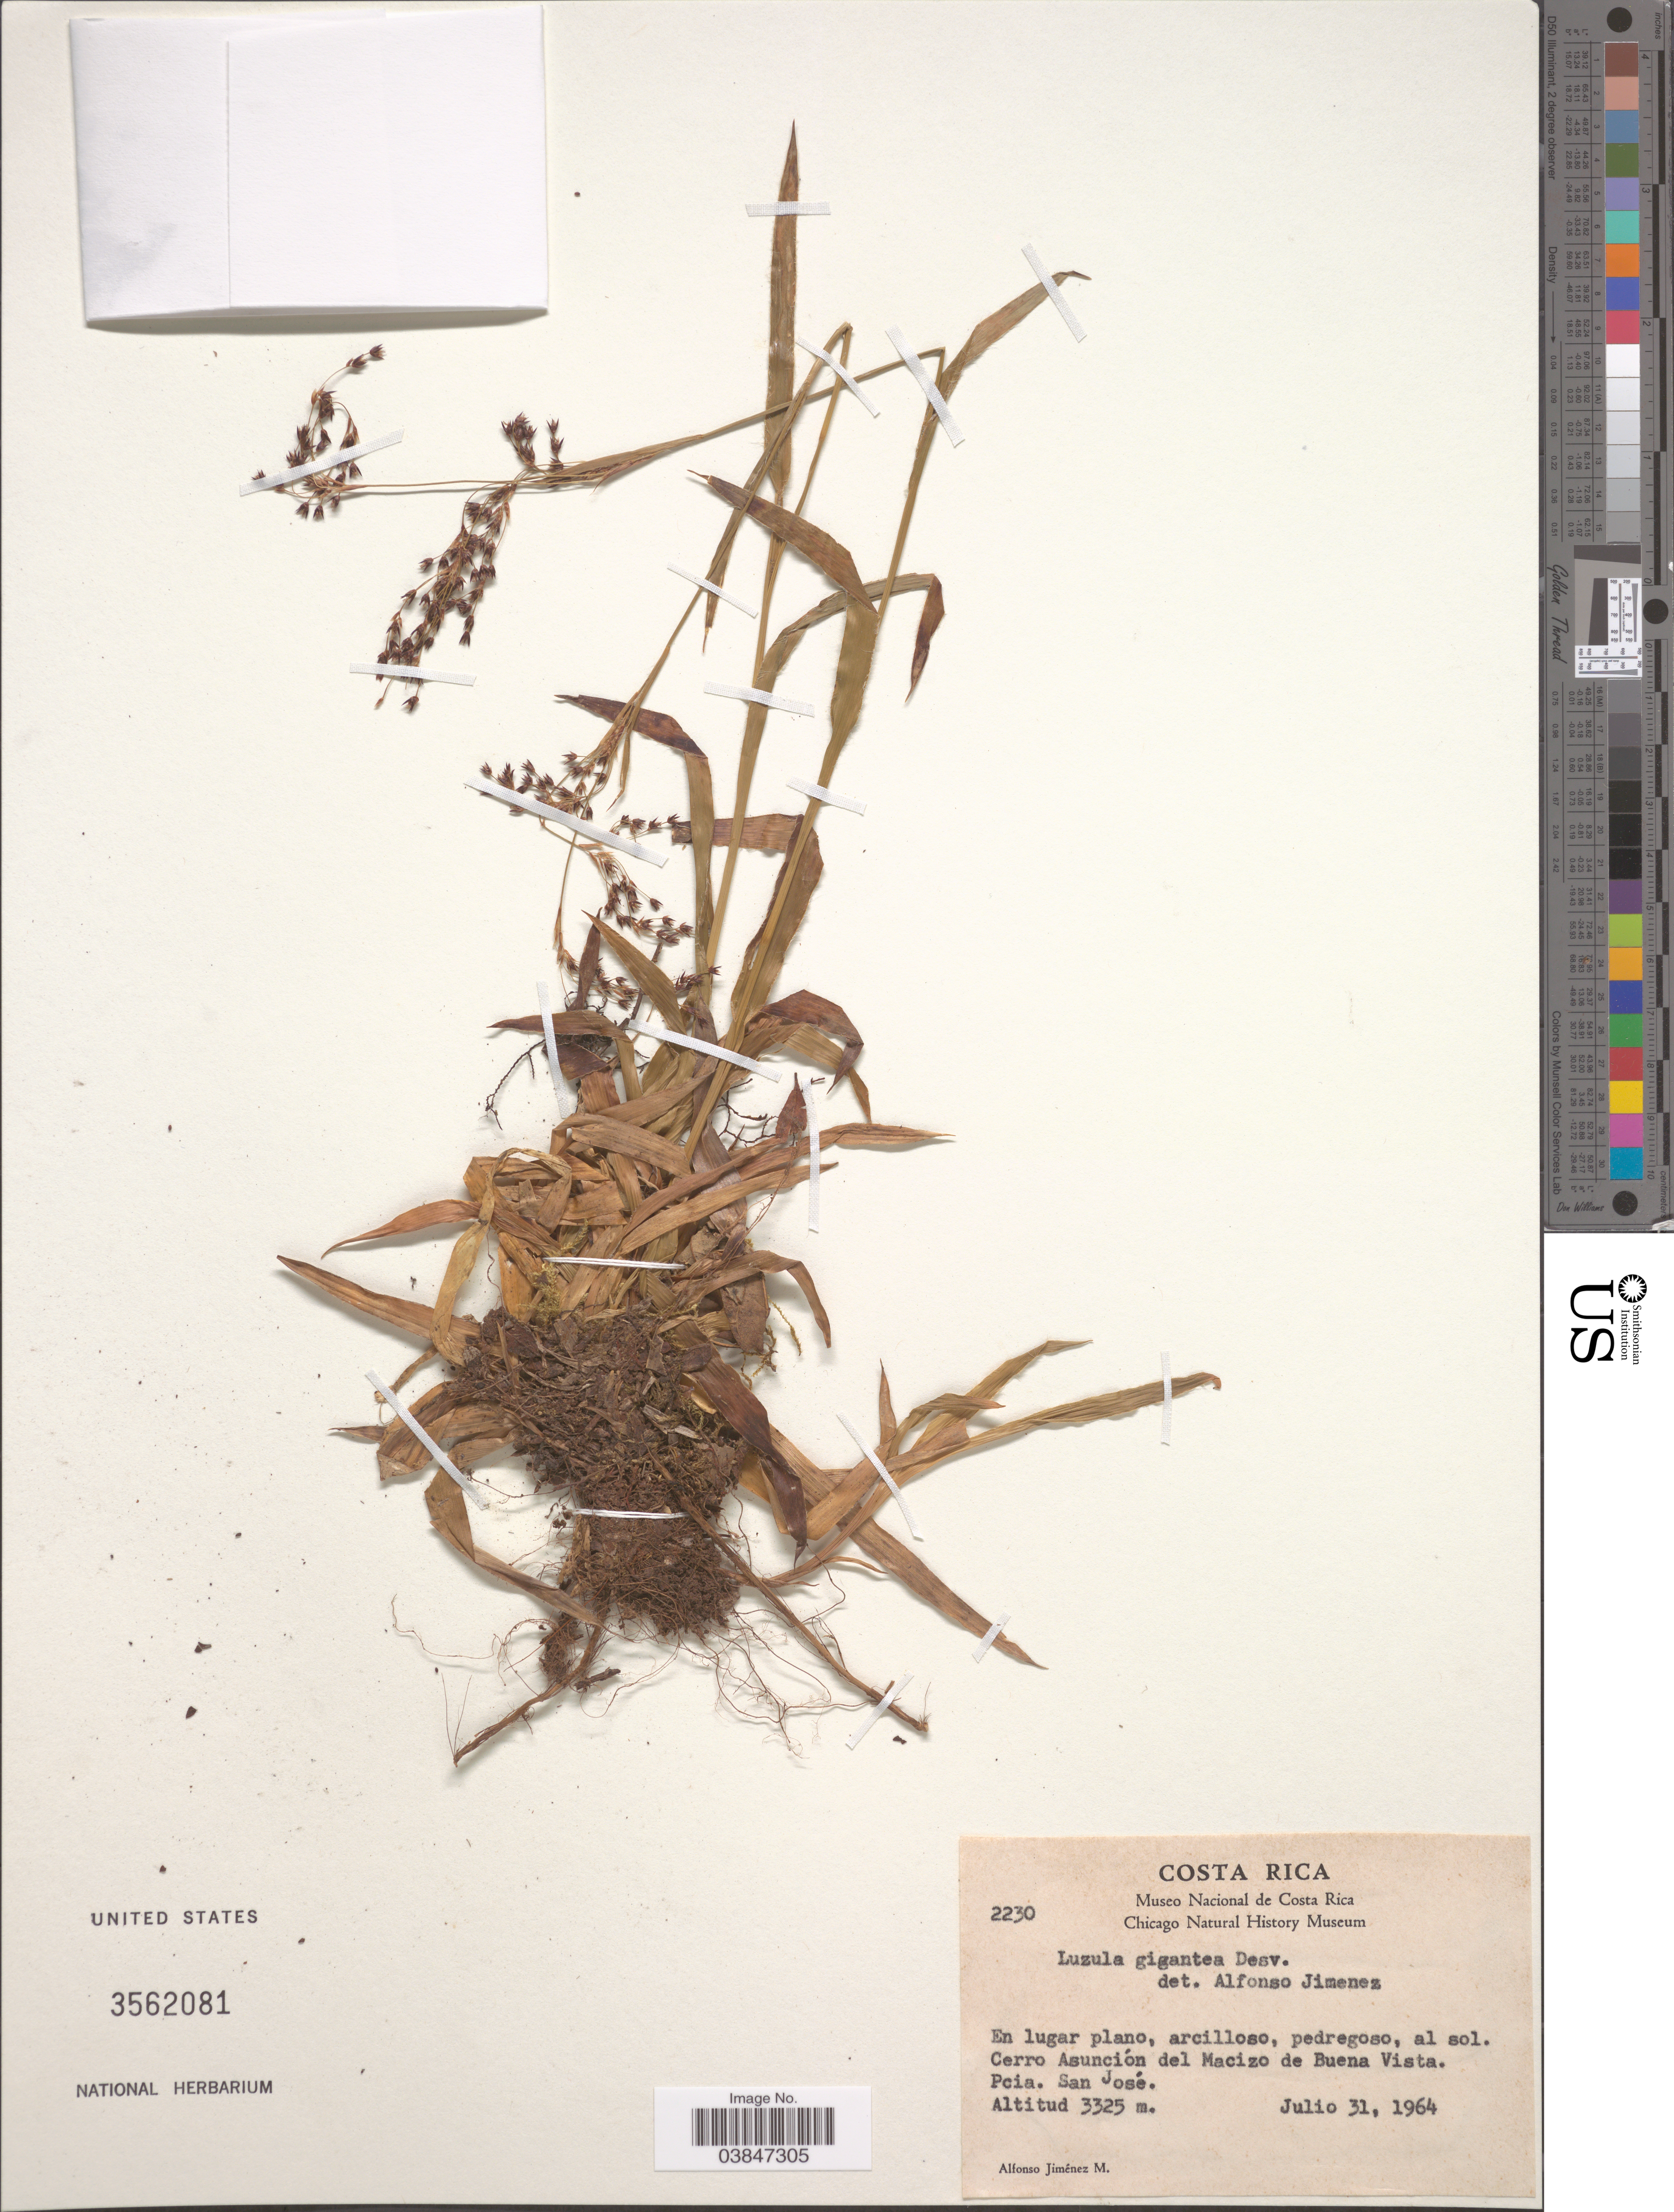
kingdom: Plantae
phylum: Tracheophyta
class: Liliopsida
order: Poales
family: Juncaceae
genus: Luzula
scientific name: Luzula gigantea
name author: Desv.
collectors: A. Jimenez M.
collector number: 2230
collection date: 1964-07-31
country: Costa Rica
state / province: San José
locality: En lugar plano, arcilloso, pedregoso, al sol. Cerro Asunción del Macizo de Buena Vista. Pcia. San José.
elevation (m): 3325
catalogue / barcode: US 3562081